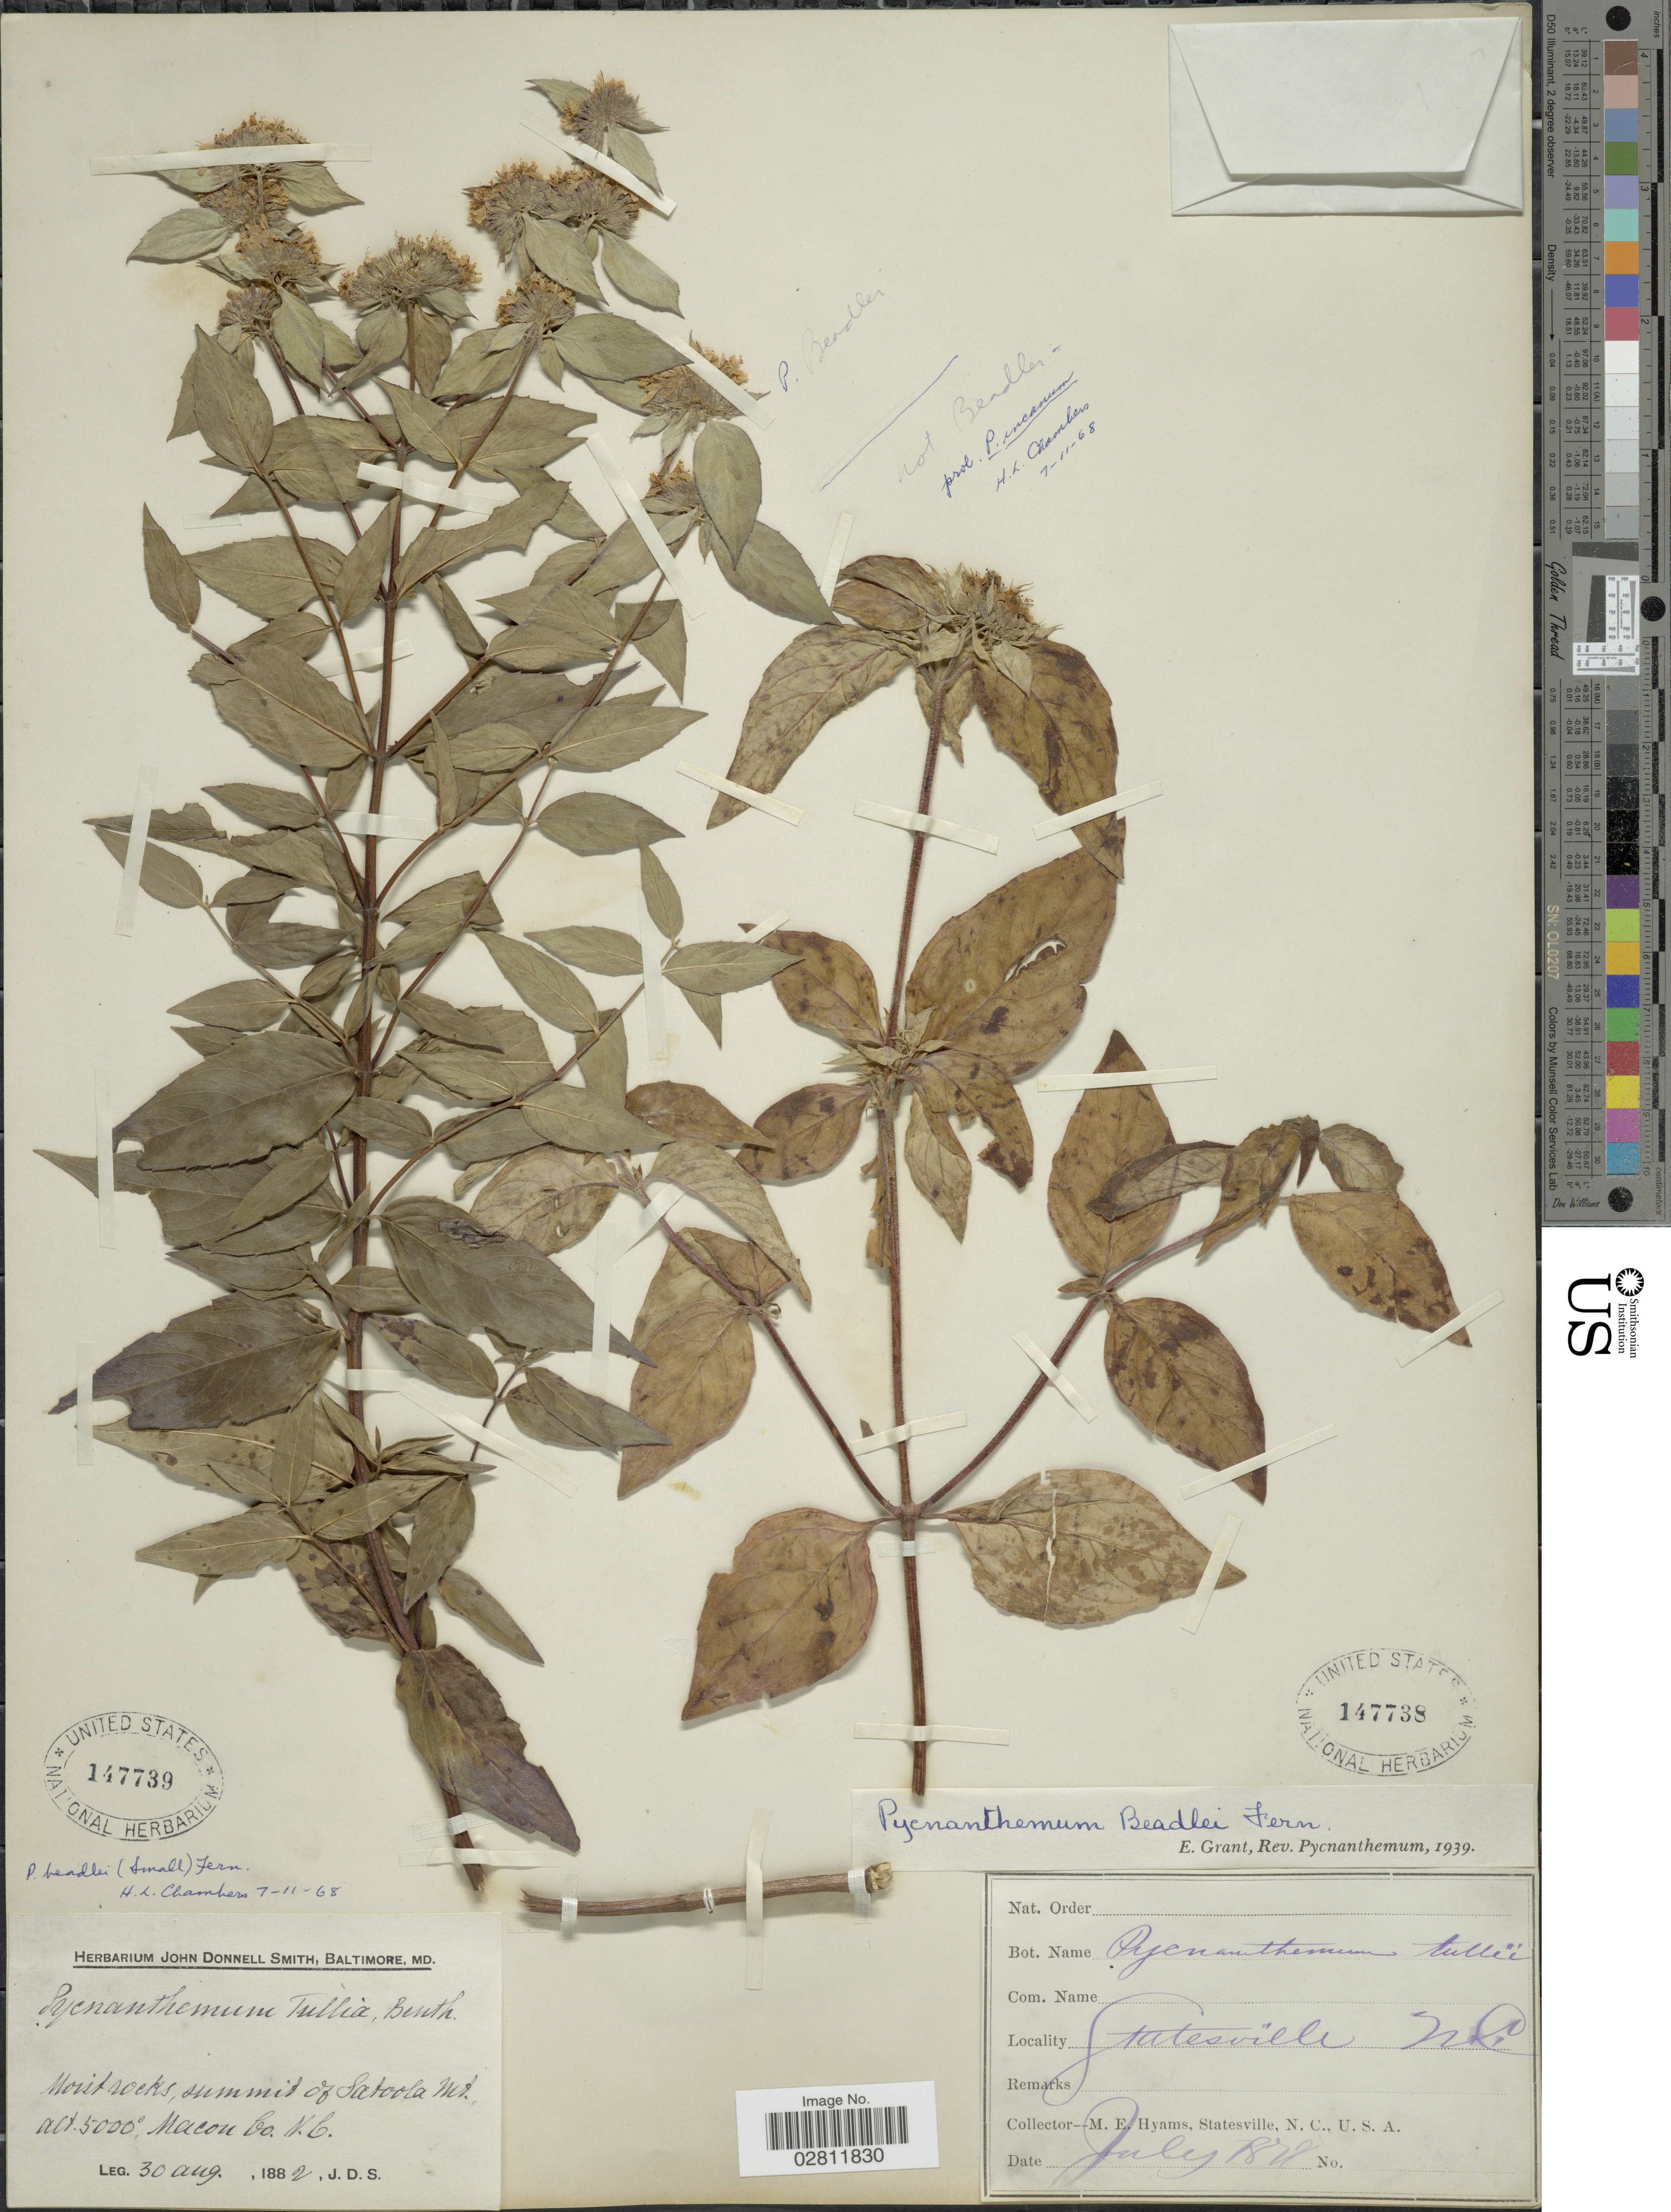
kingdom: Plantae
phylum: Tracheophyta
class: Magnoliopsida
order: Lamiales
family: Lamiaceae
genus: Pycnanthemum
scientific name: Pycnanthemum beadlei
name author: (Small) Fernald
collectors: M. E. Hyams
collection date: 1828-07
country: United States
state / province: North Carolina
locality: Statesville.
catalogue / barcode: US 147738-2